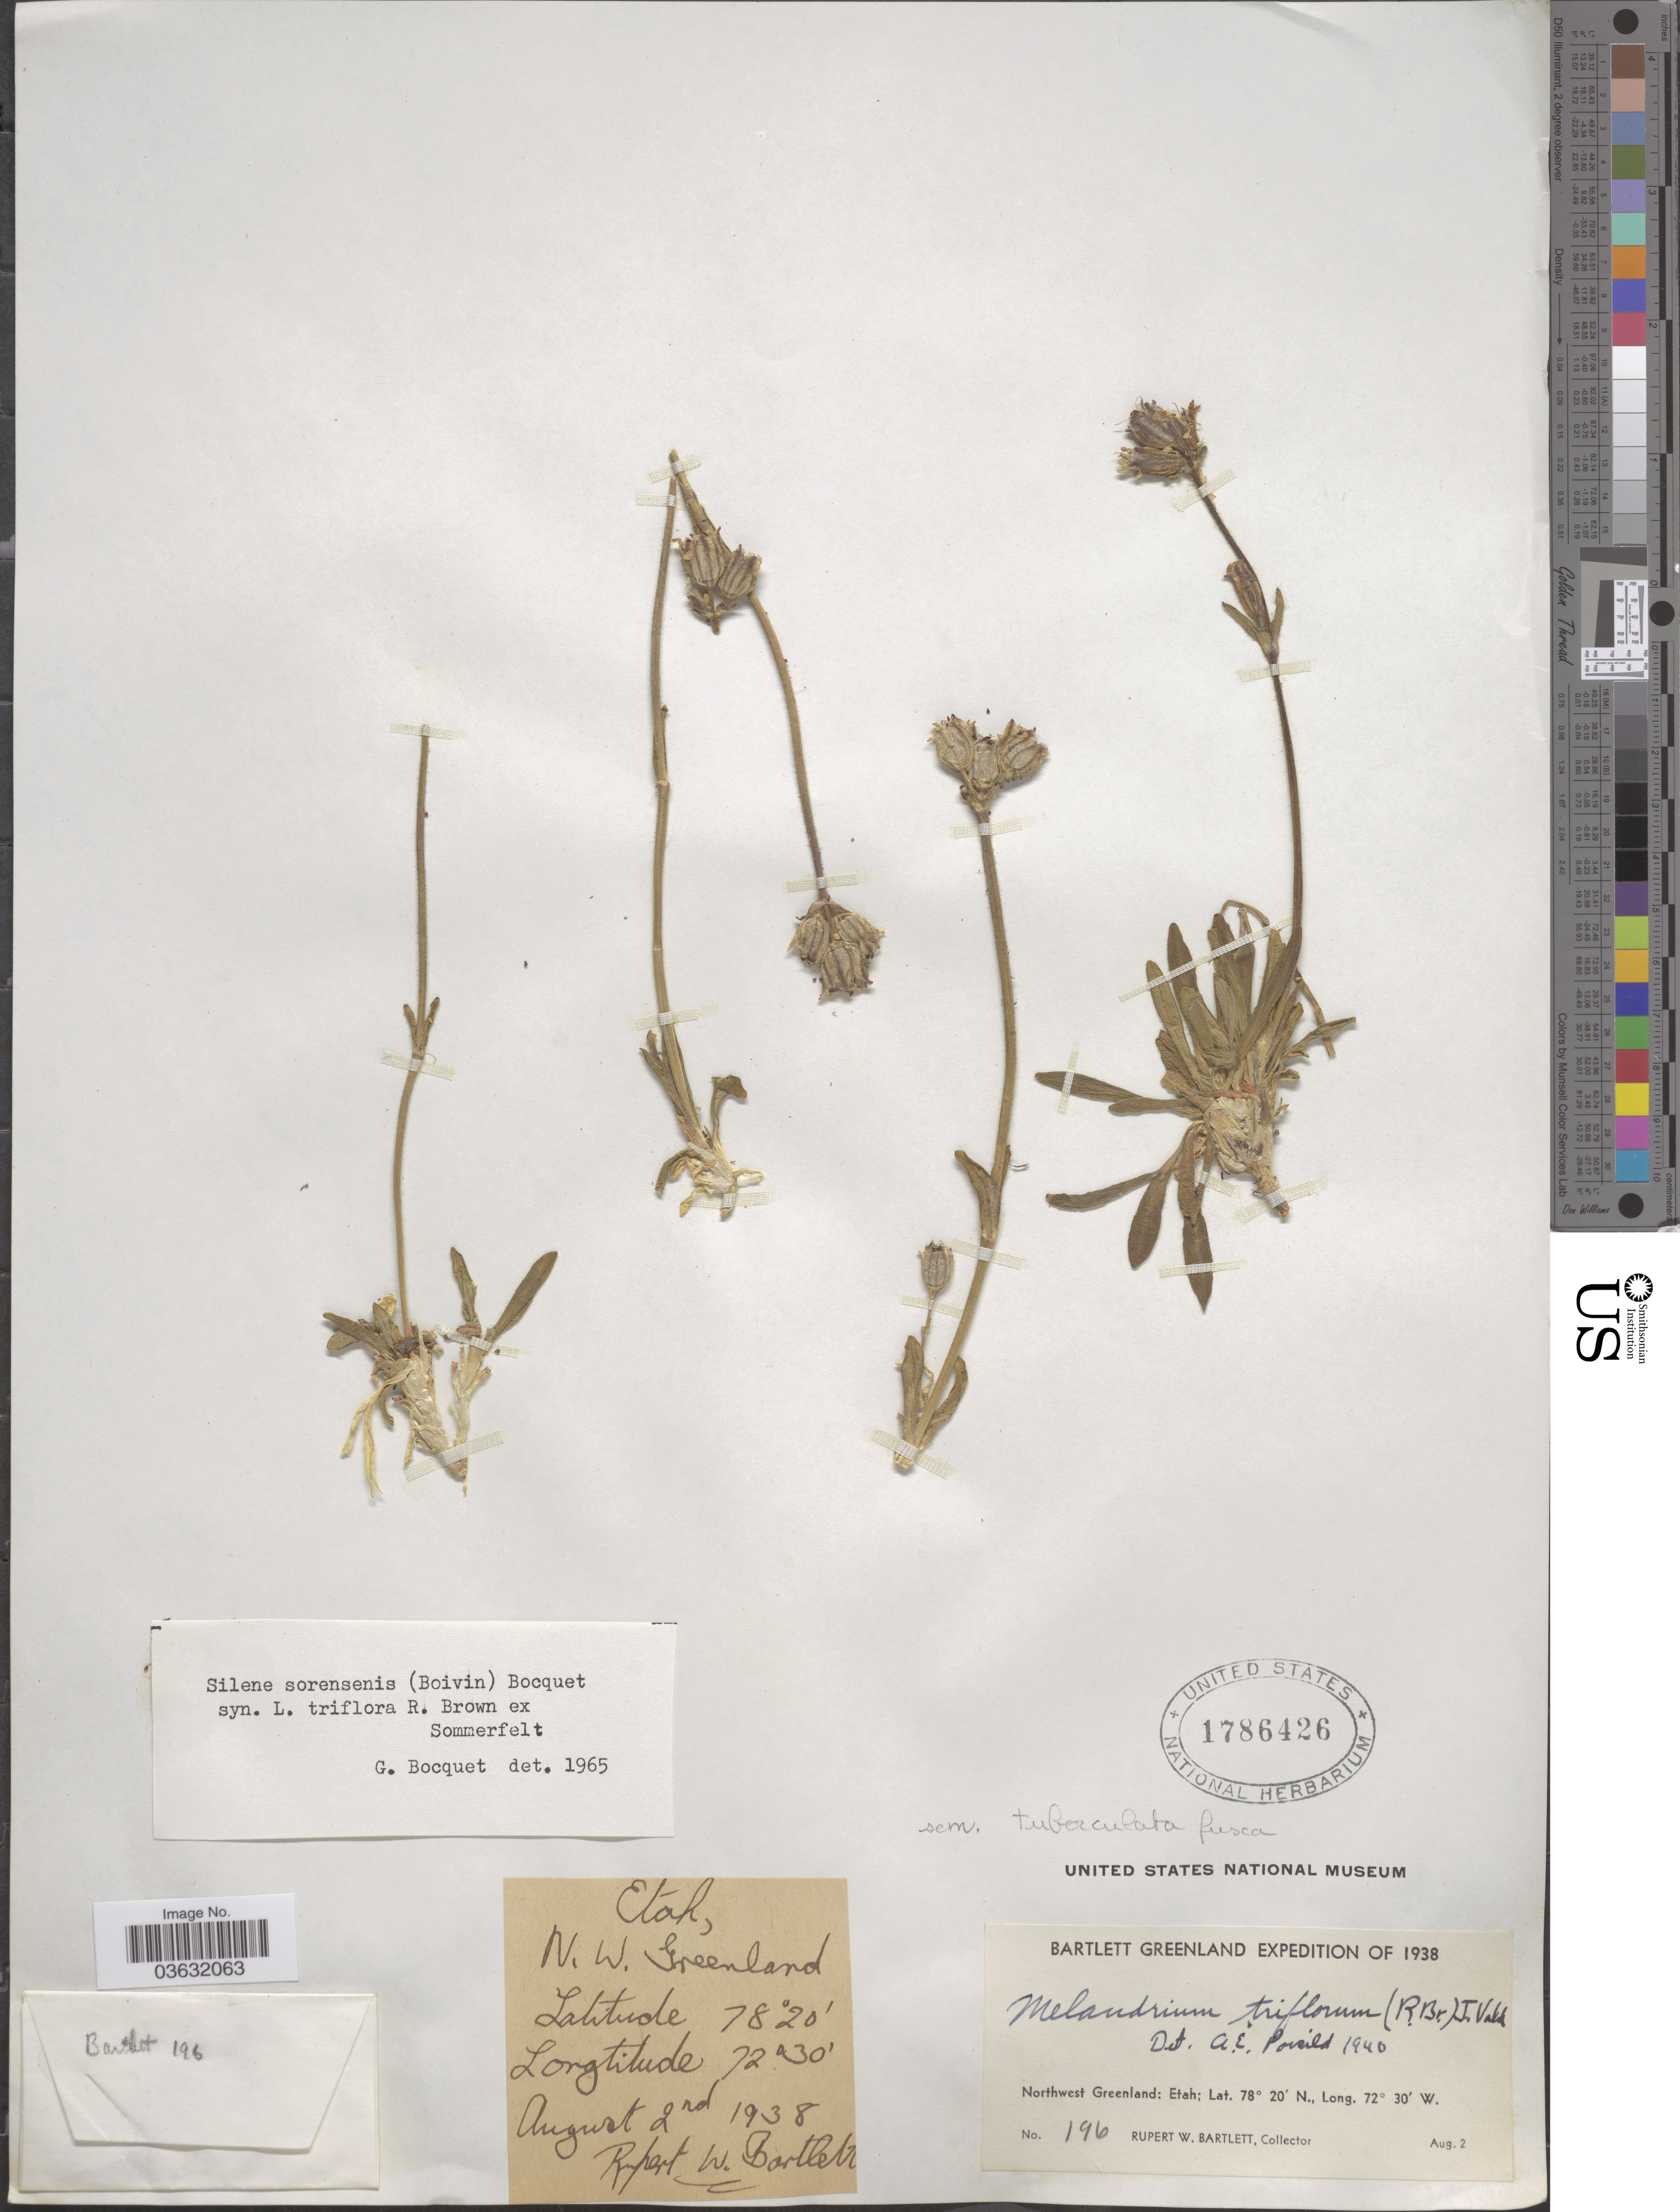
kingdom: Plantae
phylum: Tracheophyta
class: Magnoliopsida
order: Caryophyllales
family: Caryophyllaceae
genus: Silene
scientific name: Silene sorensenis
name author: (B. Boivin) Bocquet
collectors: R. W. Bartlett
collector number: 196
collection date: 1938-08-02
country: Greenland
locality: Northwest Greenland. Etah.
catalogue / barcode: US 1786426